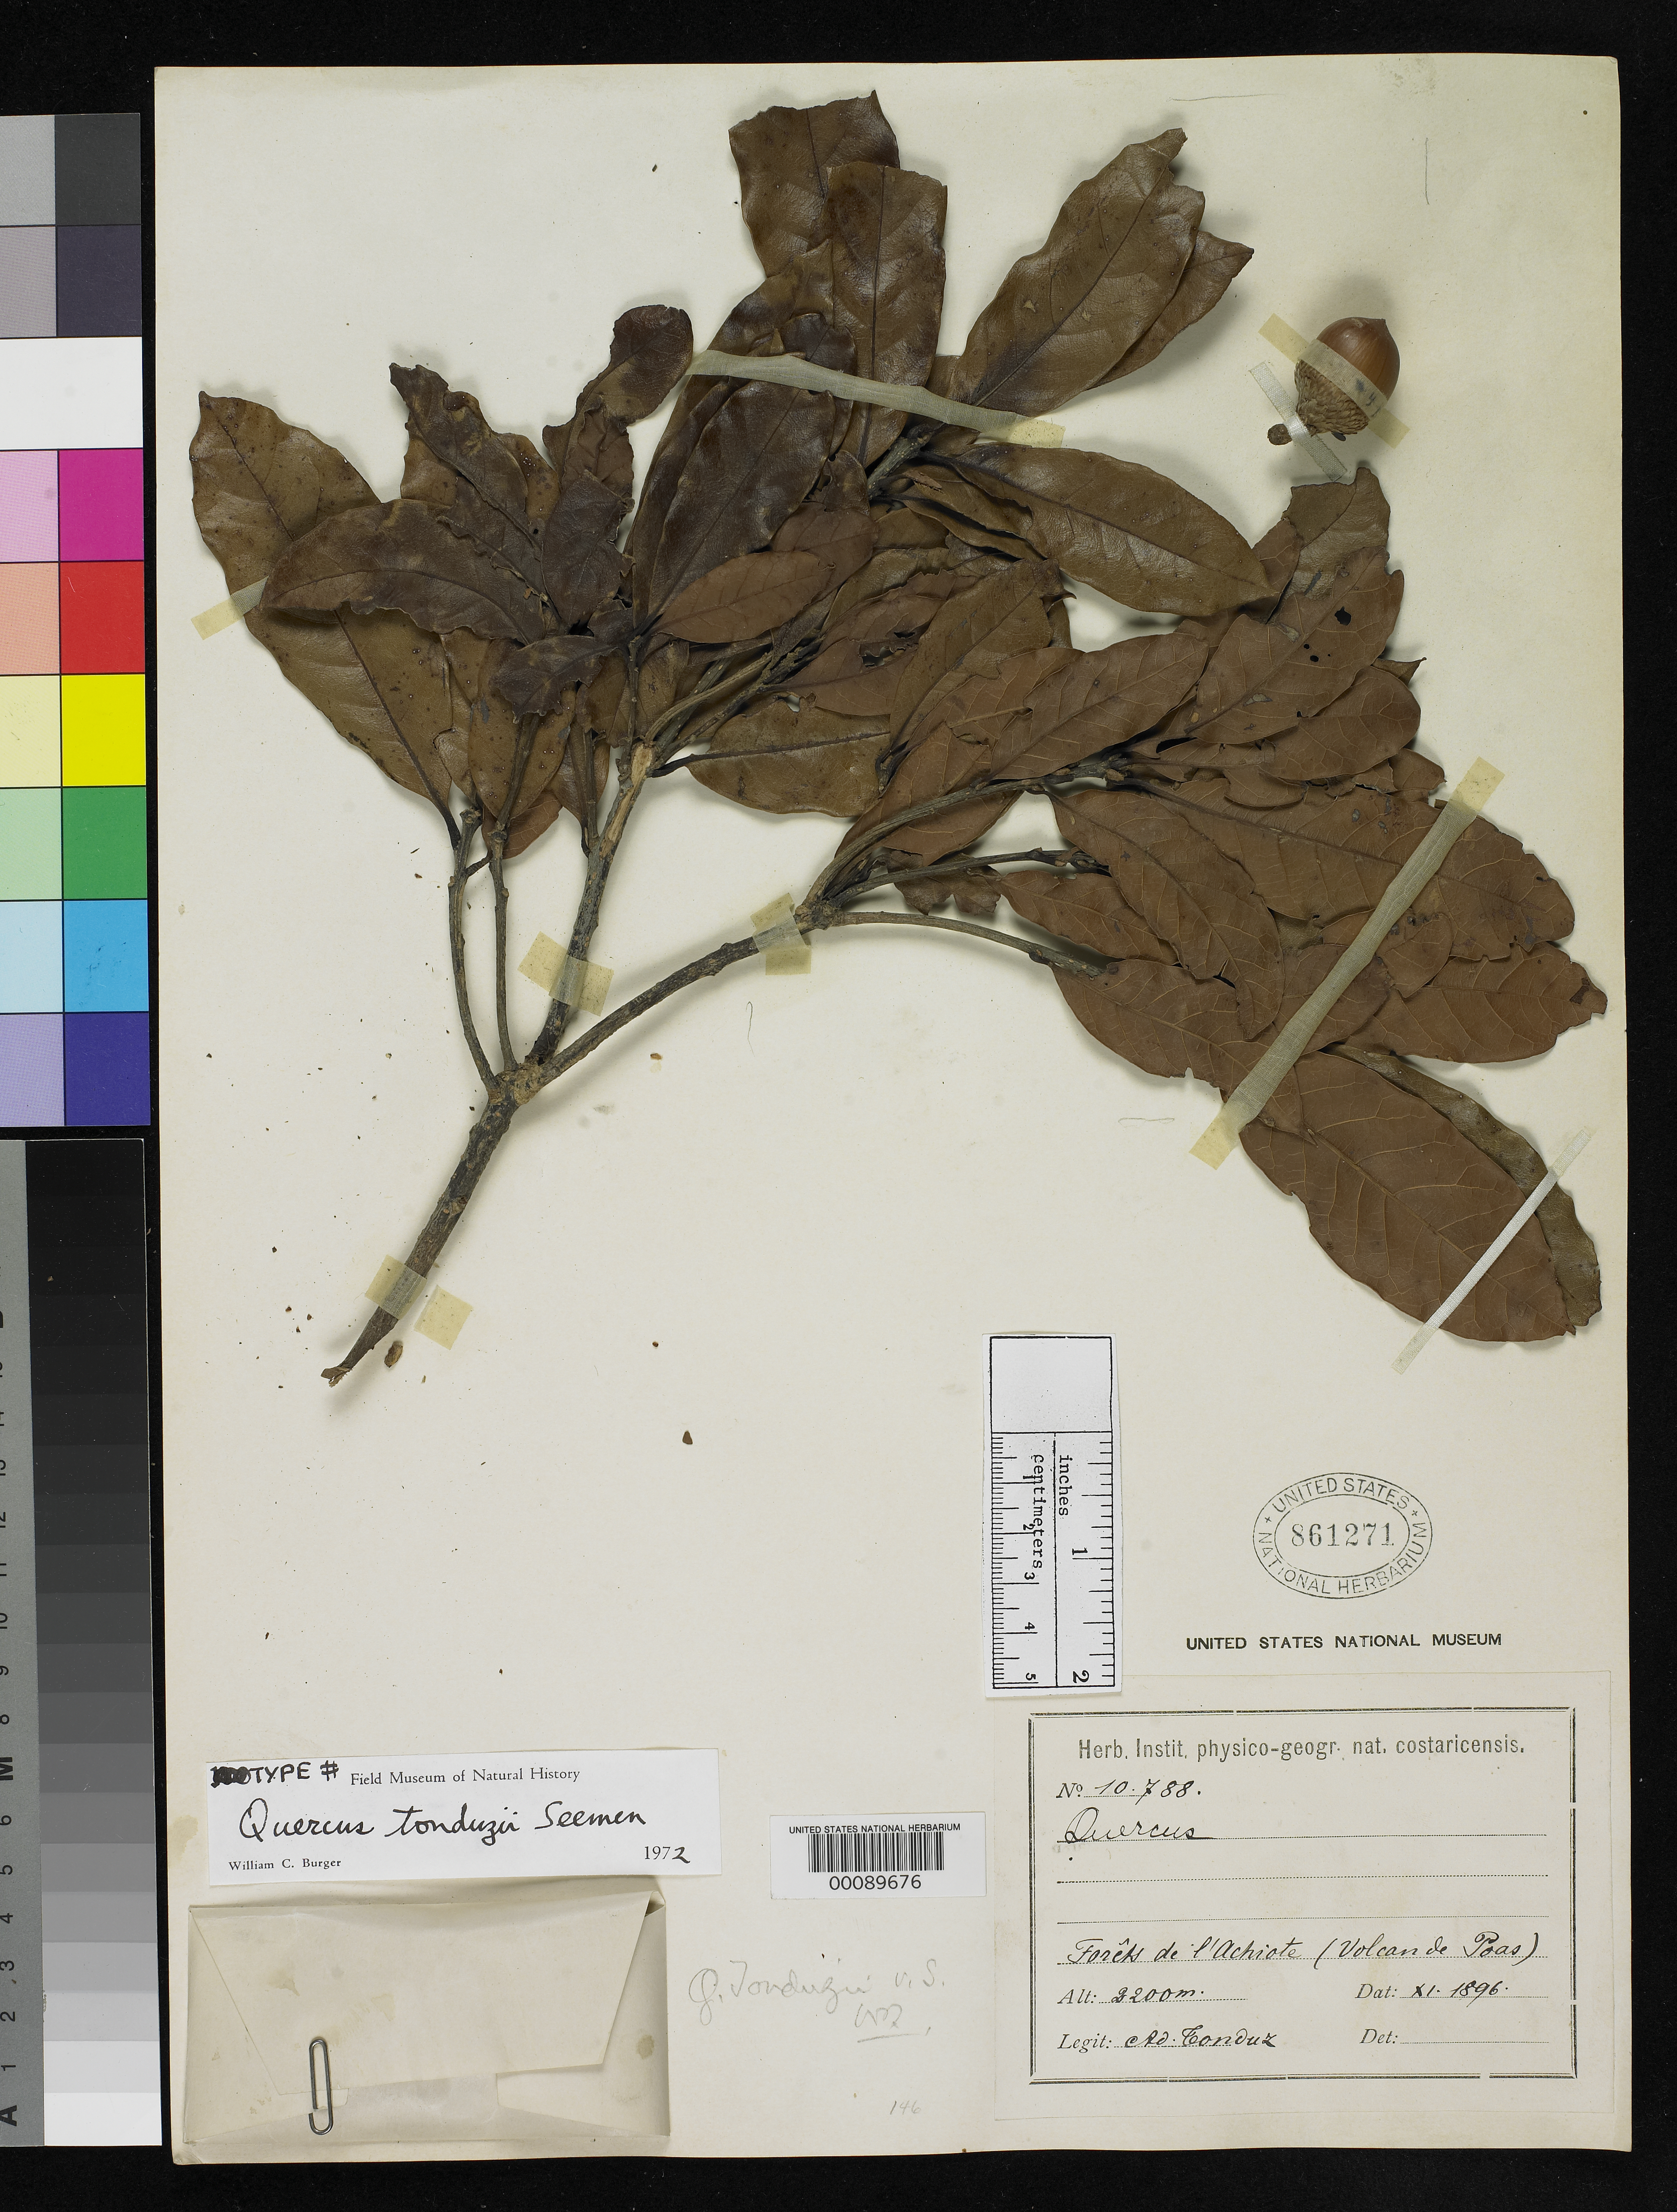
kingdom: Plantae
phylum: Tracheophyta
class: Magnoliopsida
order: Fagales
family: Fagaceae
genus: Quercus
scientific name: Quercus tonduzii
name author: Seemen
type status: Isotype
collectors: A. Tonduz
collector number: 10788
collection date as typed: Oct 1896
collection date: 1896-10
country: Costa Rica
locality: Forets de l'Achiote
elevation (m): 2200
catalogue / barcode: US 861271